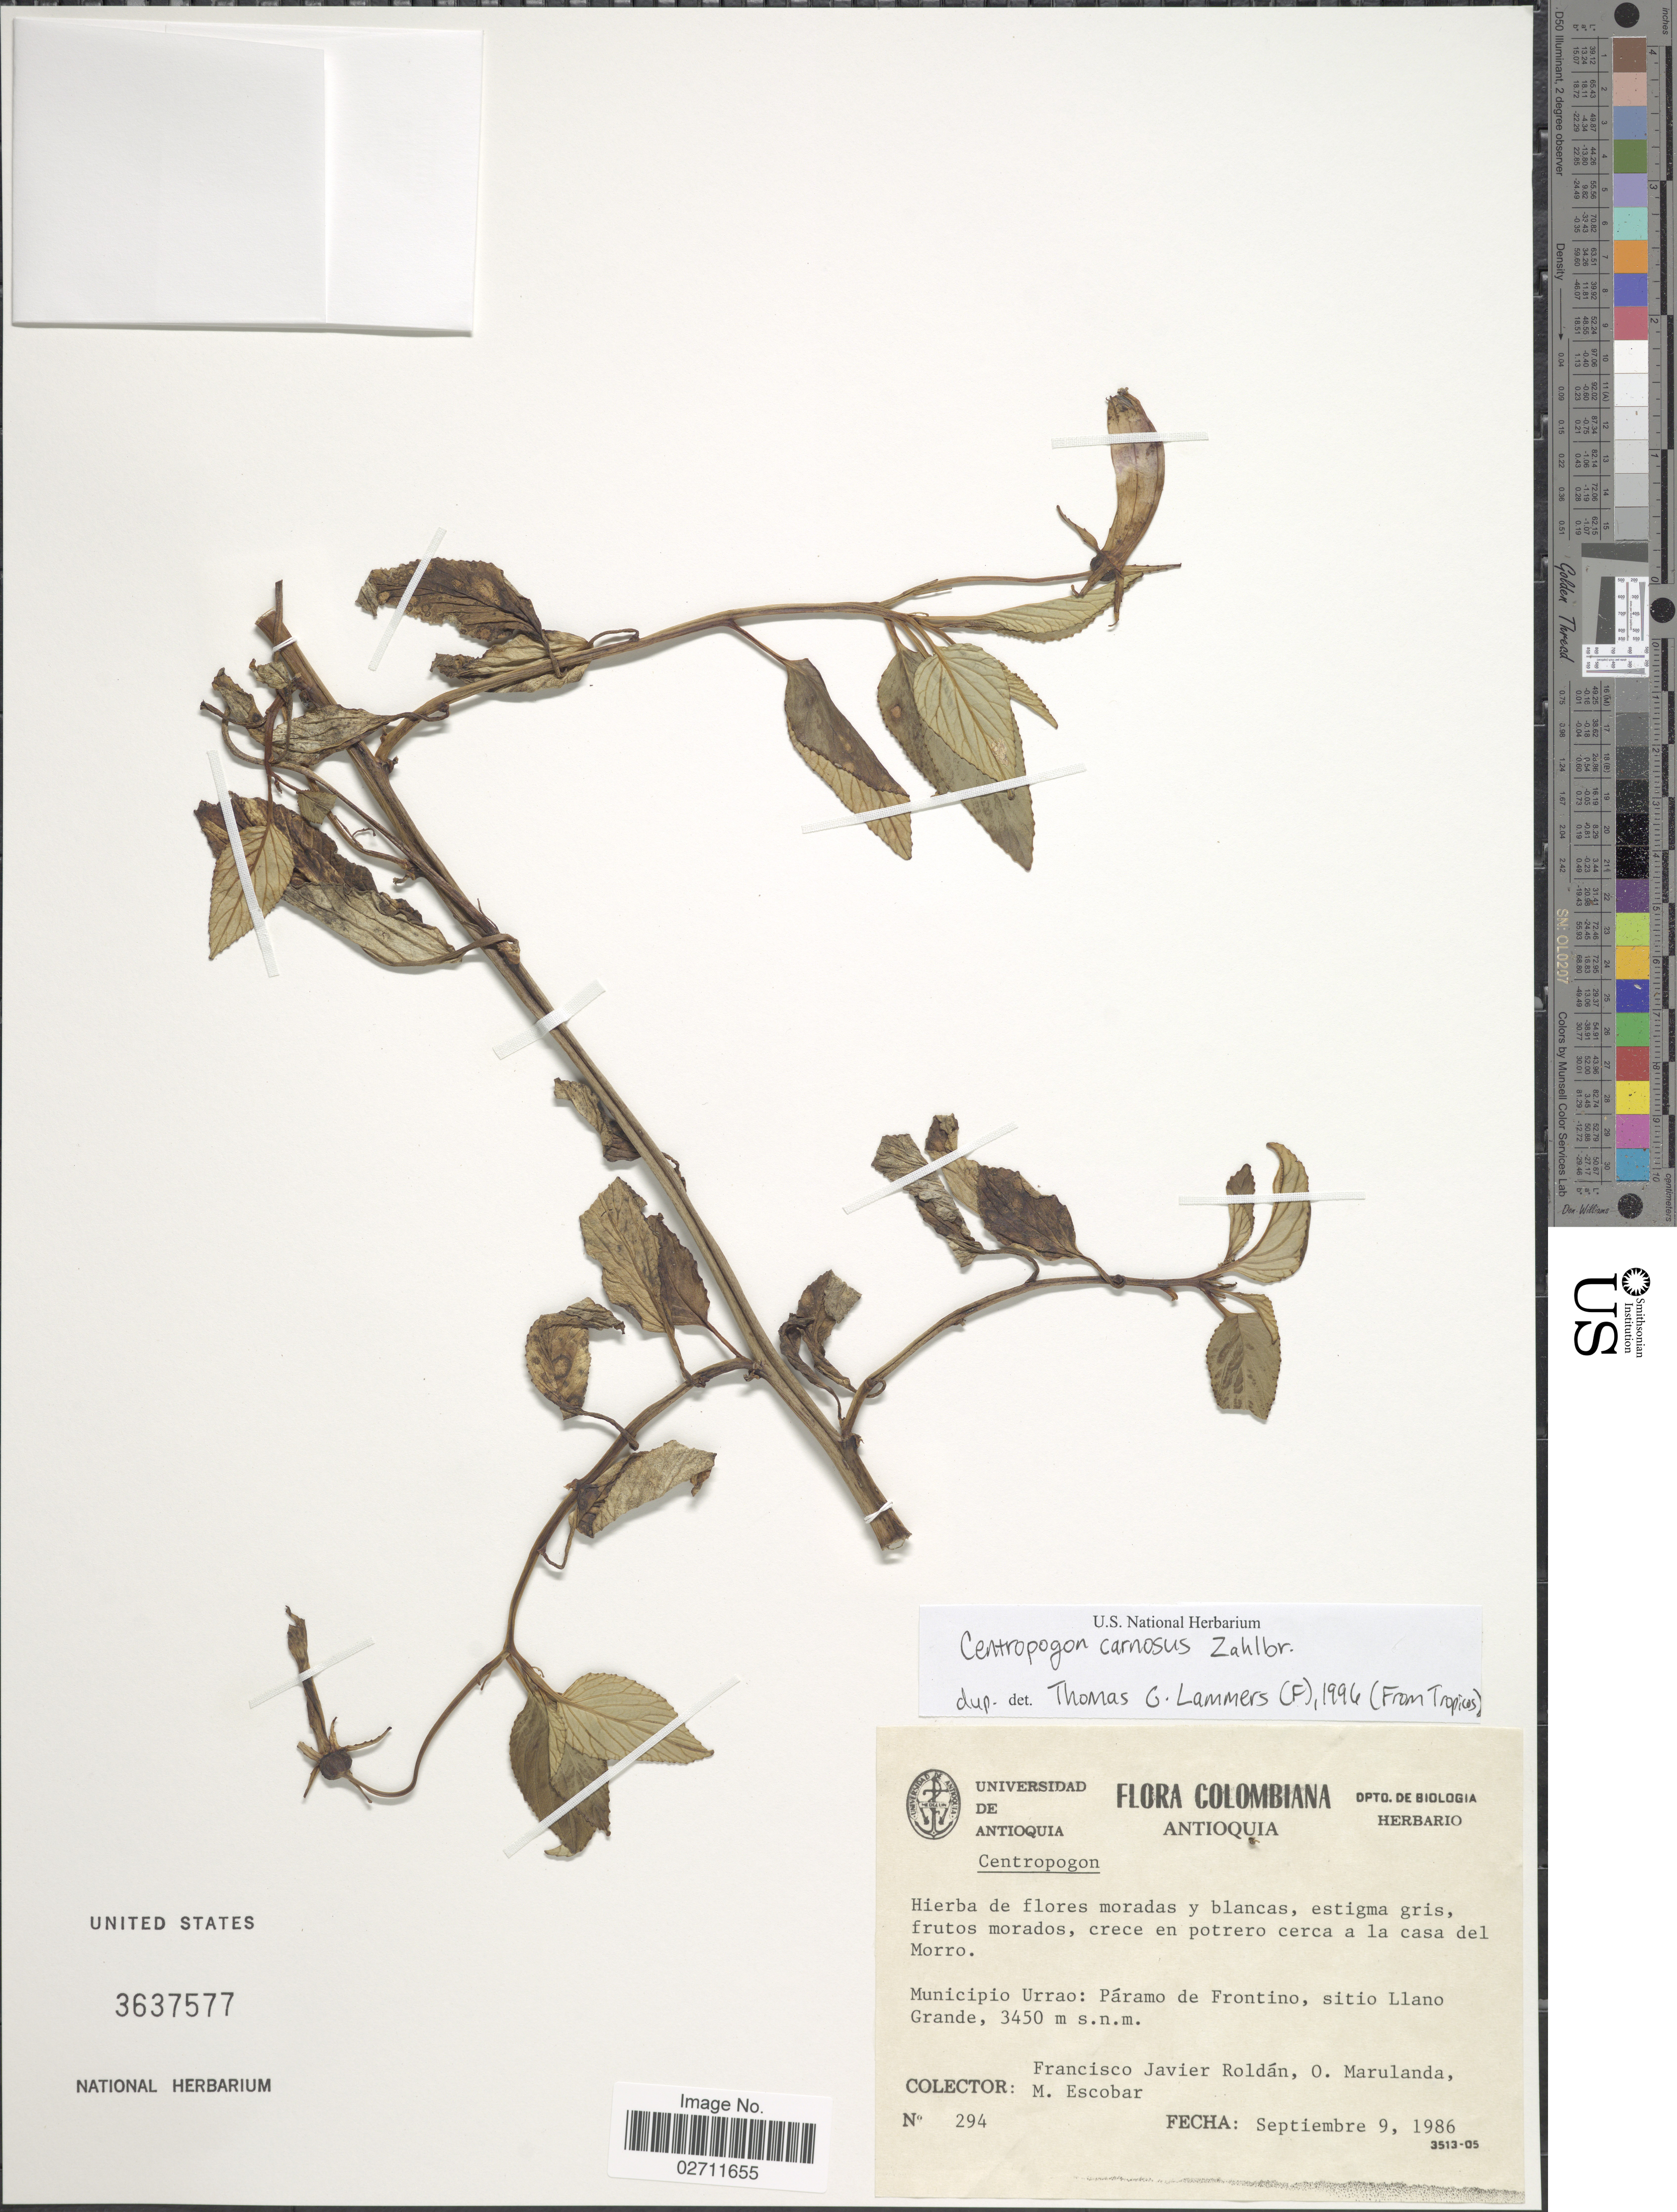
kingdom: Plantae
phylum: Tracheophyta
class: Magnoliopsida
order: Asterales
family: Campanulaceae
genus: Centropogon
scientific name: Centropogon carnosus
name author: Zahlbr.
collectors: F. J. Roldán, O. Marulanda & M. Escobar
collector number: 294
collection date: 1986-09-09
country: Colombia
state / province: Antioquia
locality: Municipio Urrao: Paramo de Frontino, sitio Llano Grande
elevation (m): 3450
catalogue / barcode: US 3637577